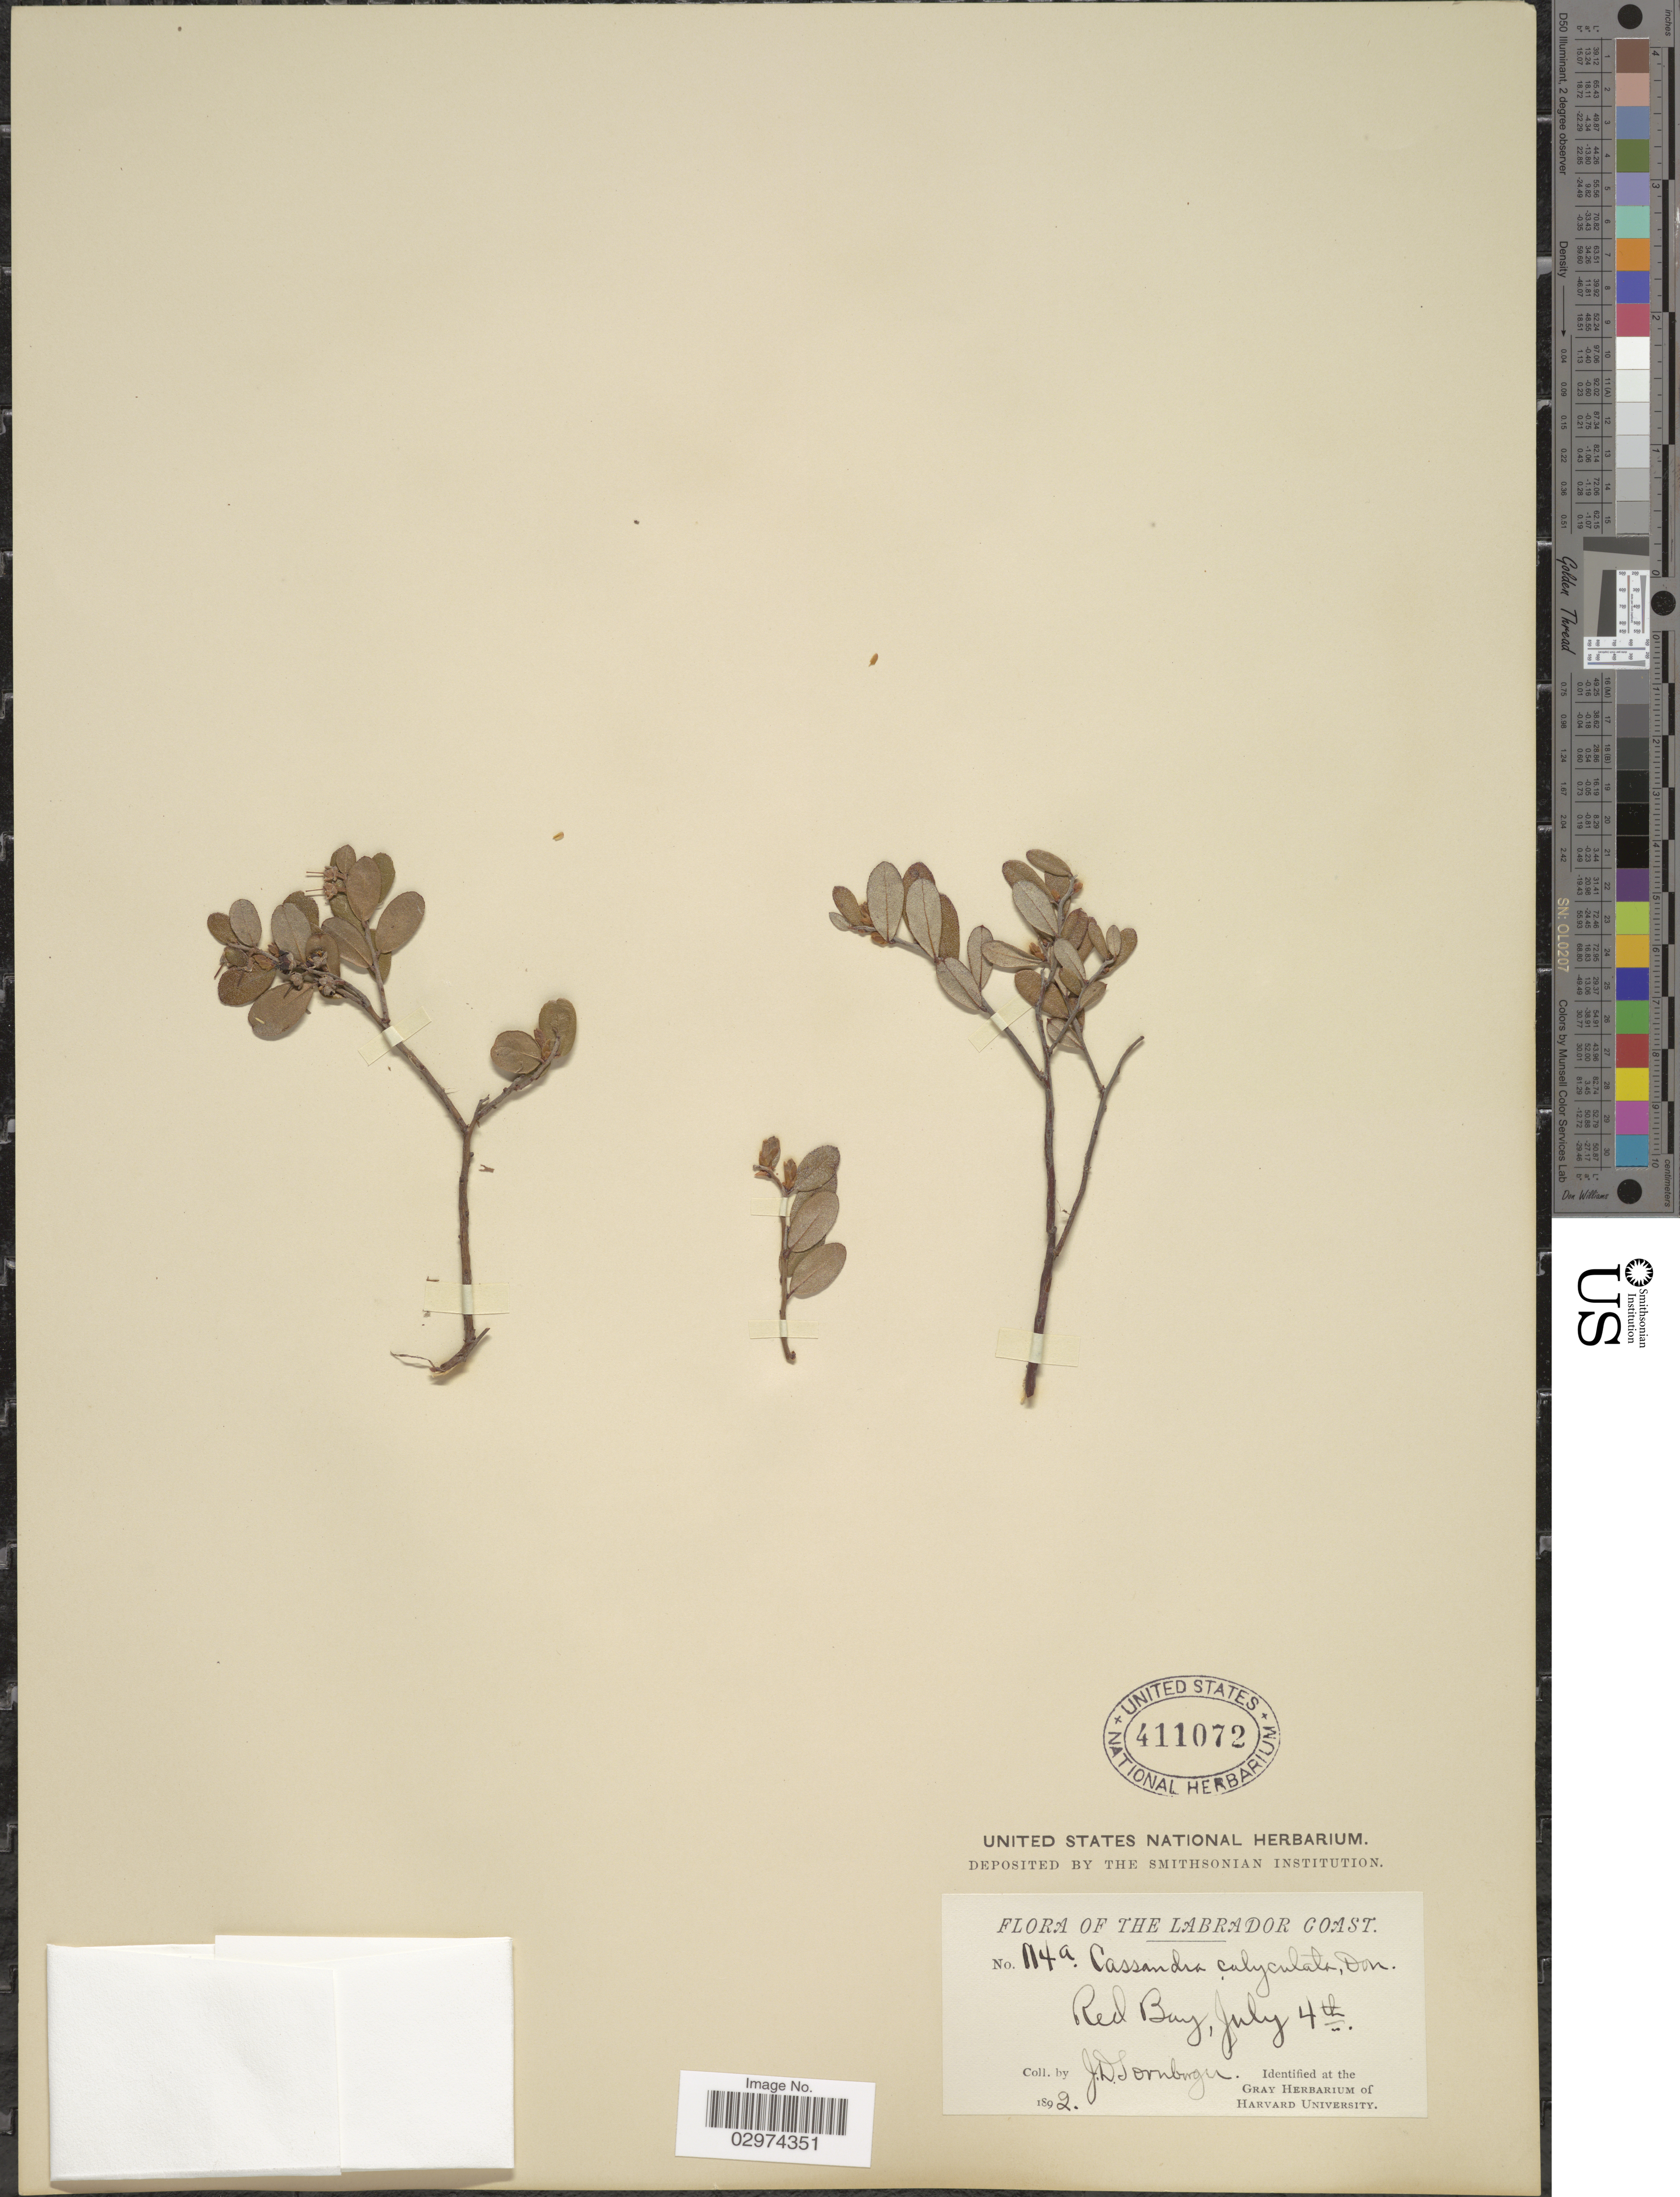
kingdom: Plantae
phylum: Tracheophyta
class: Magnoliopsida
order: Ericales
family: Ericaceae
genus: Chamaedaphne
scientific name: Chamaedaphne calyculata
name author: (L.) Moench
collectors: J. Sornborger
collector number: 114a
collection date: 1892-07-04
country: Canada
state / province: Newfoundland and Labrador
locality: Labrador Coast. Red Bay.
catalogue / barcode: US 411072